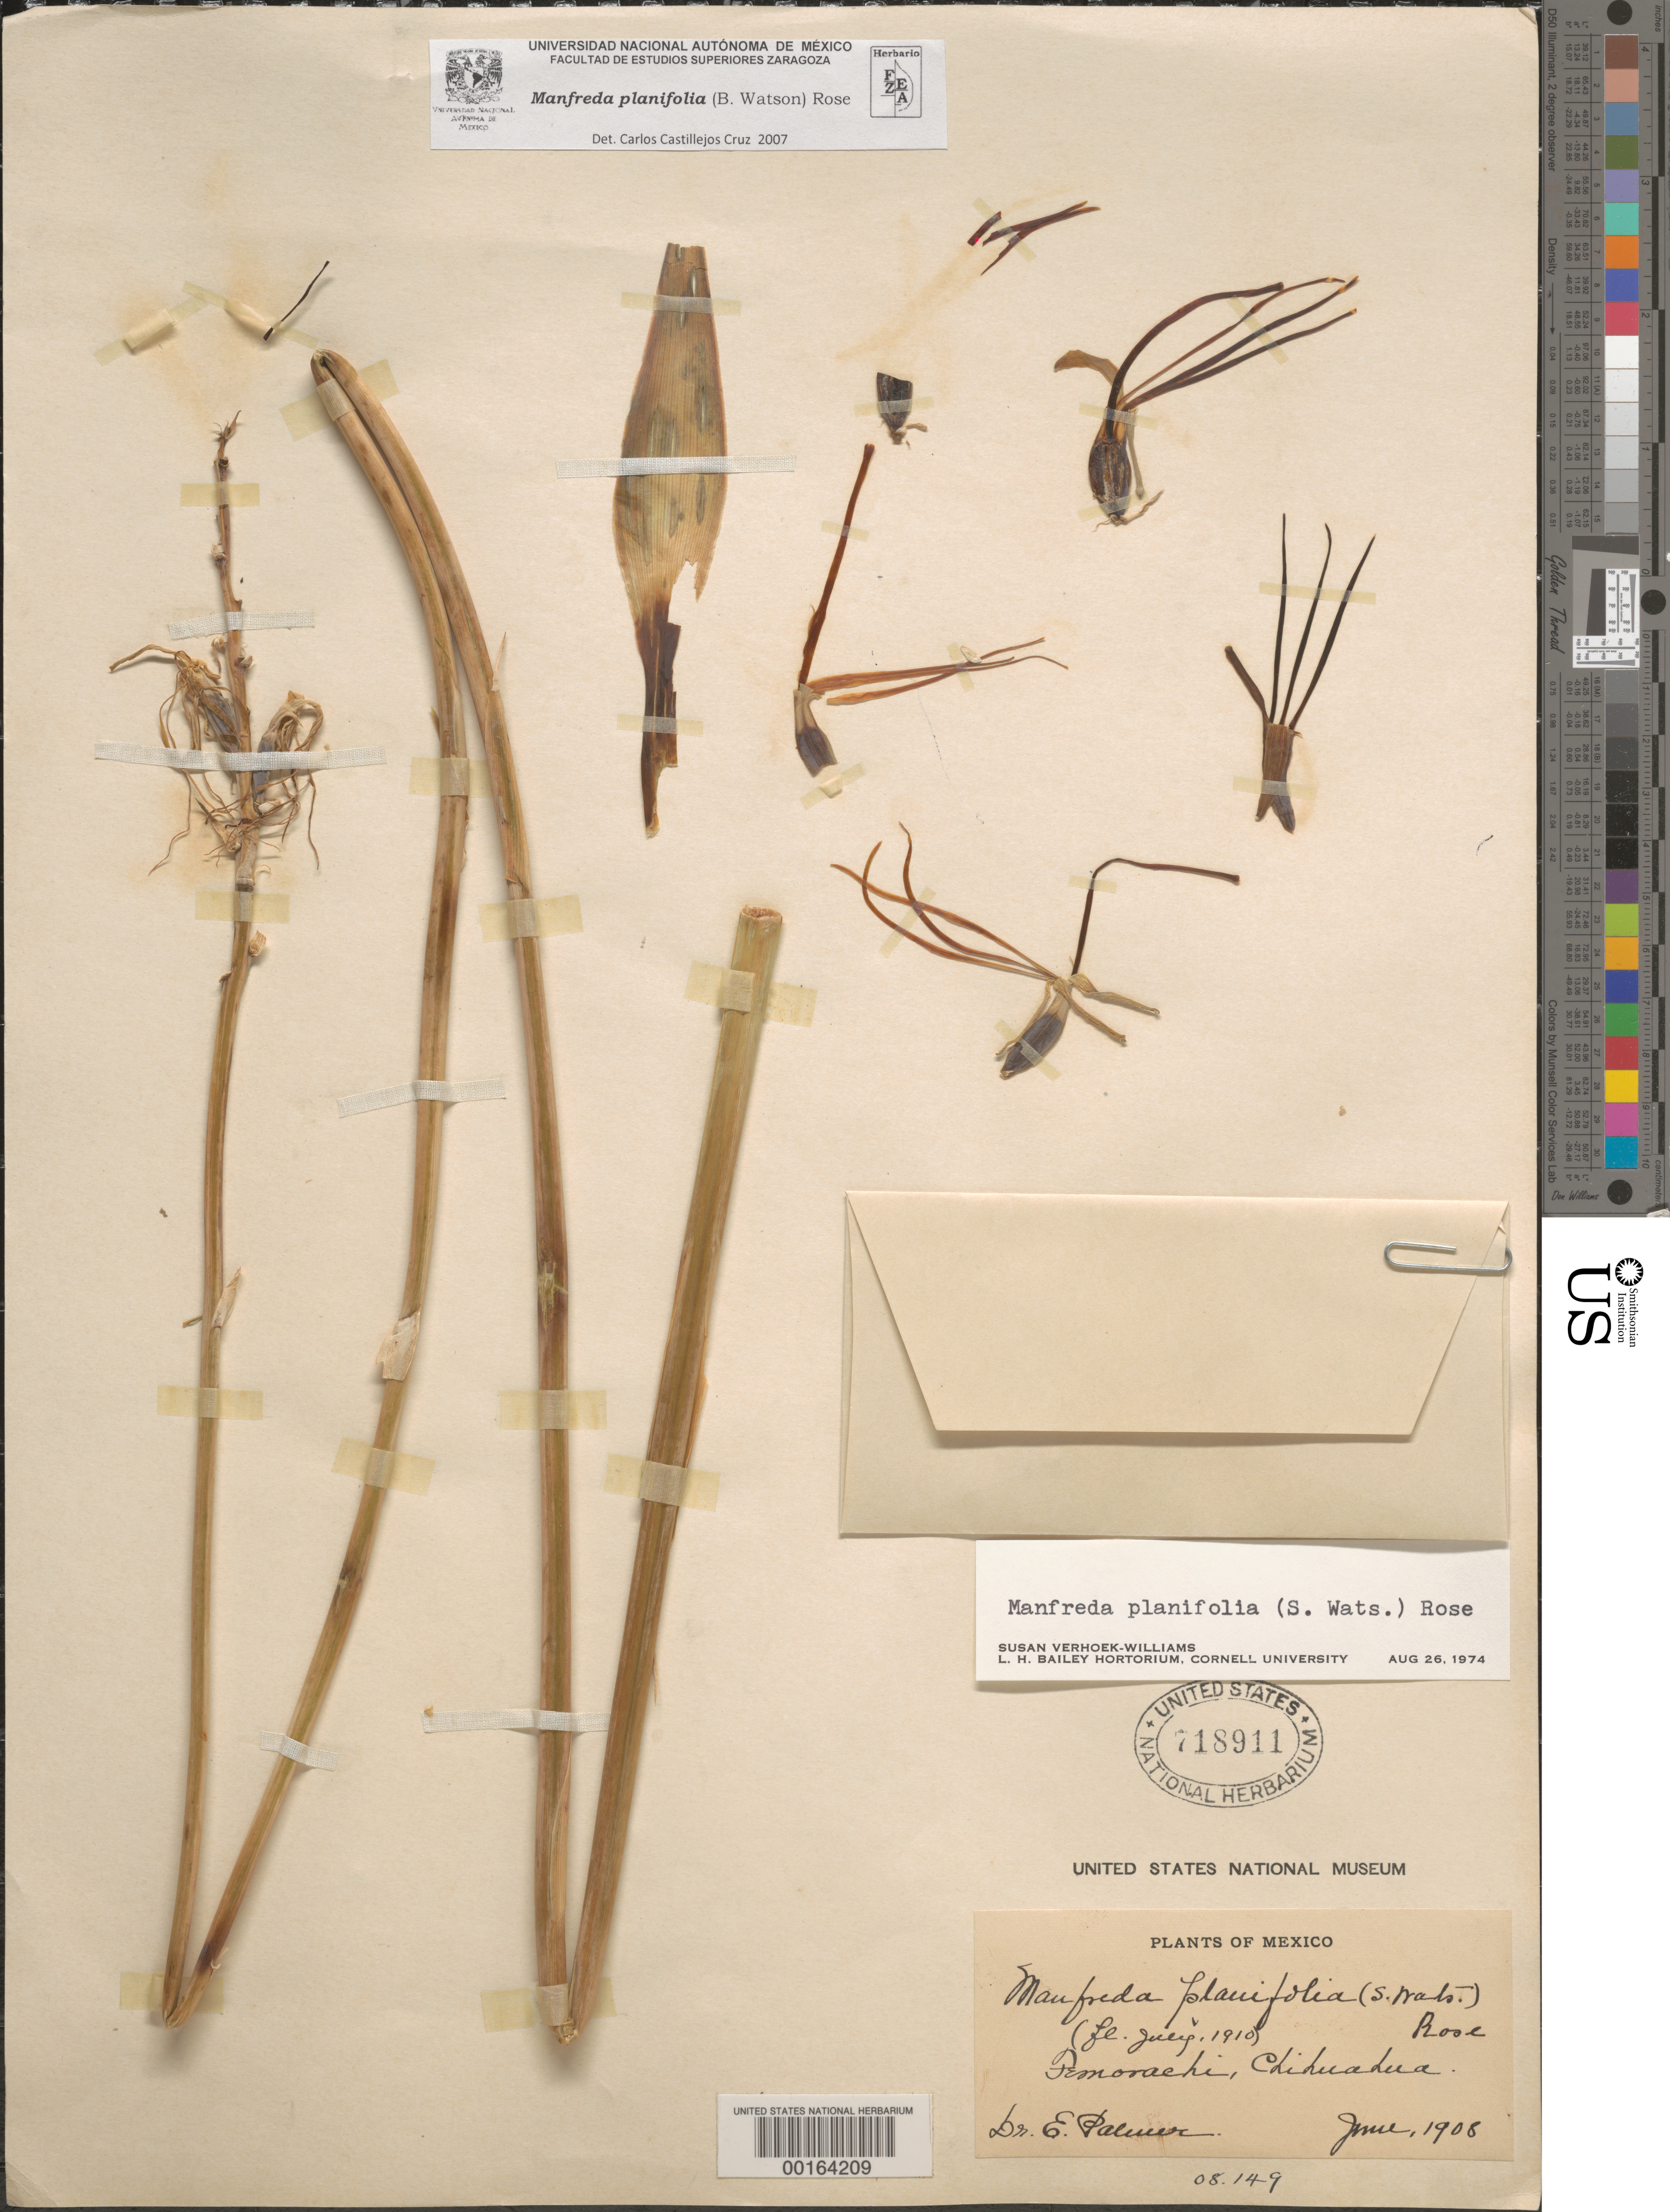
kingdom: Plantae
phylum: Tracheophyta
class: Liliopsida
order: Asparagales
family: Asparagaceae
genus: Manfreda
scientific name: Manfreda planifolia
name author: (S. Watson) Rose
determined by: Verhoek-Williams, S. E.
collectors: E. Palmer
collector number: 08.149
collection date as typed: Jun 1908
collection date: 1908-06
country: Mexico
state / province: Chihuahua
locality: Femorachi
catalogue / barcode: US 718911